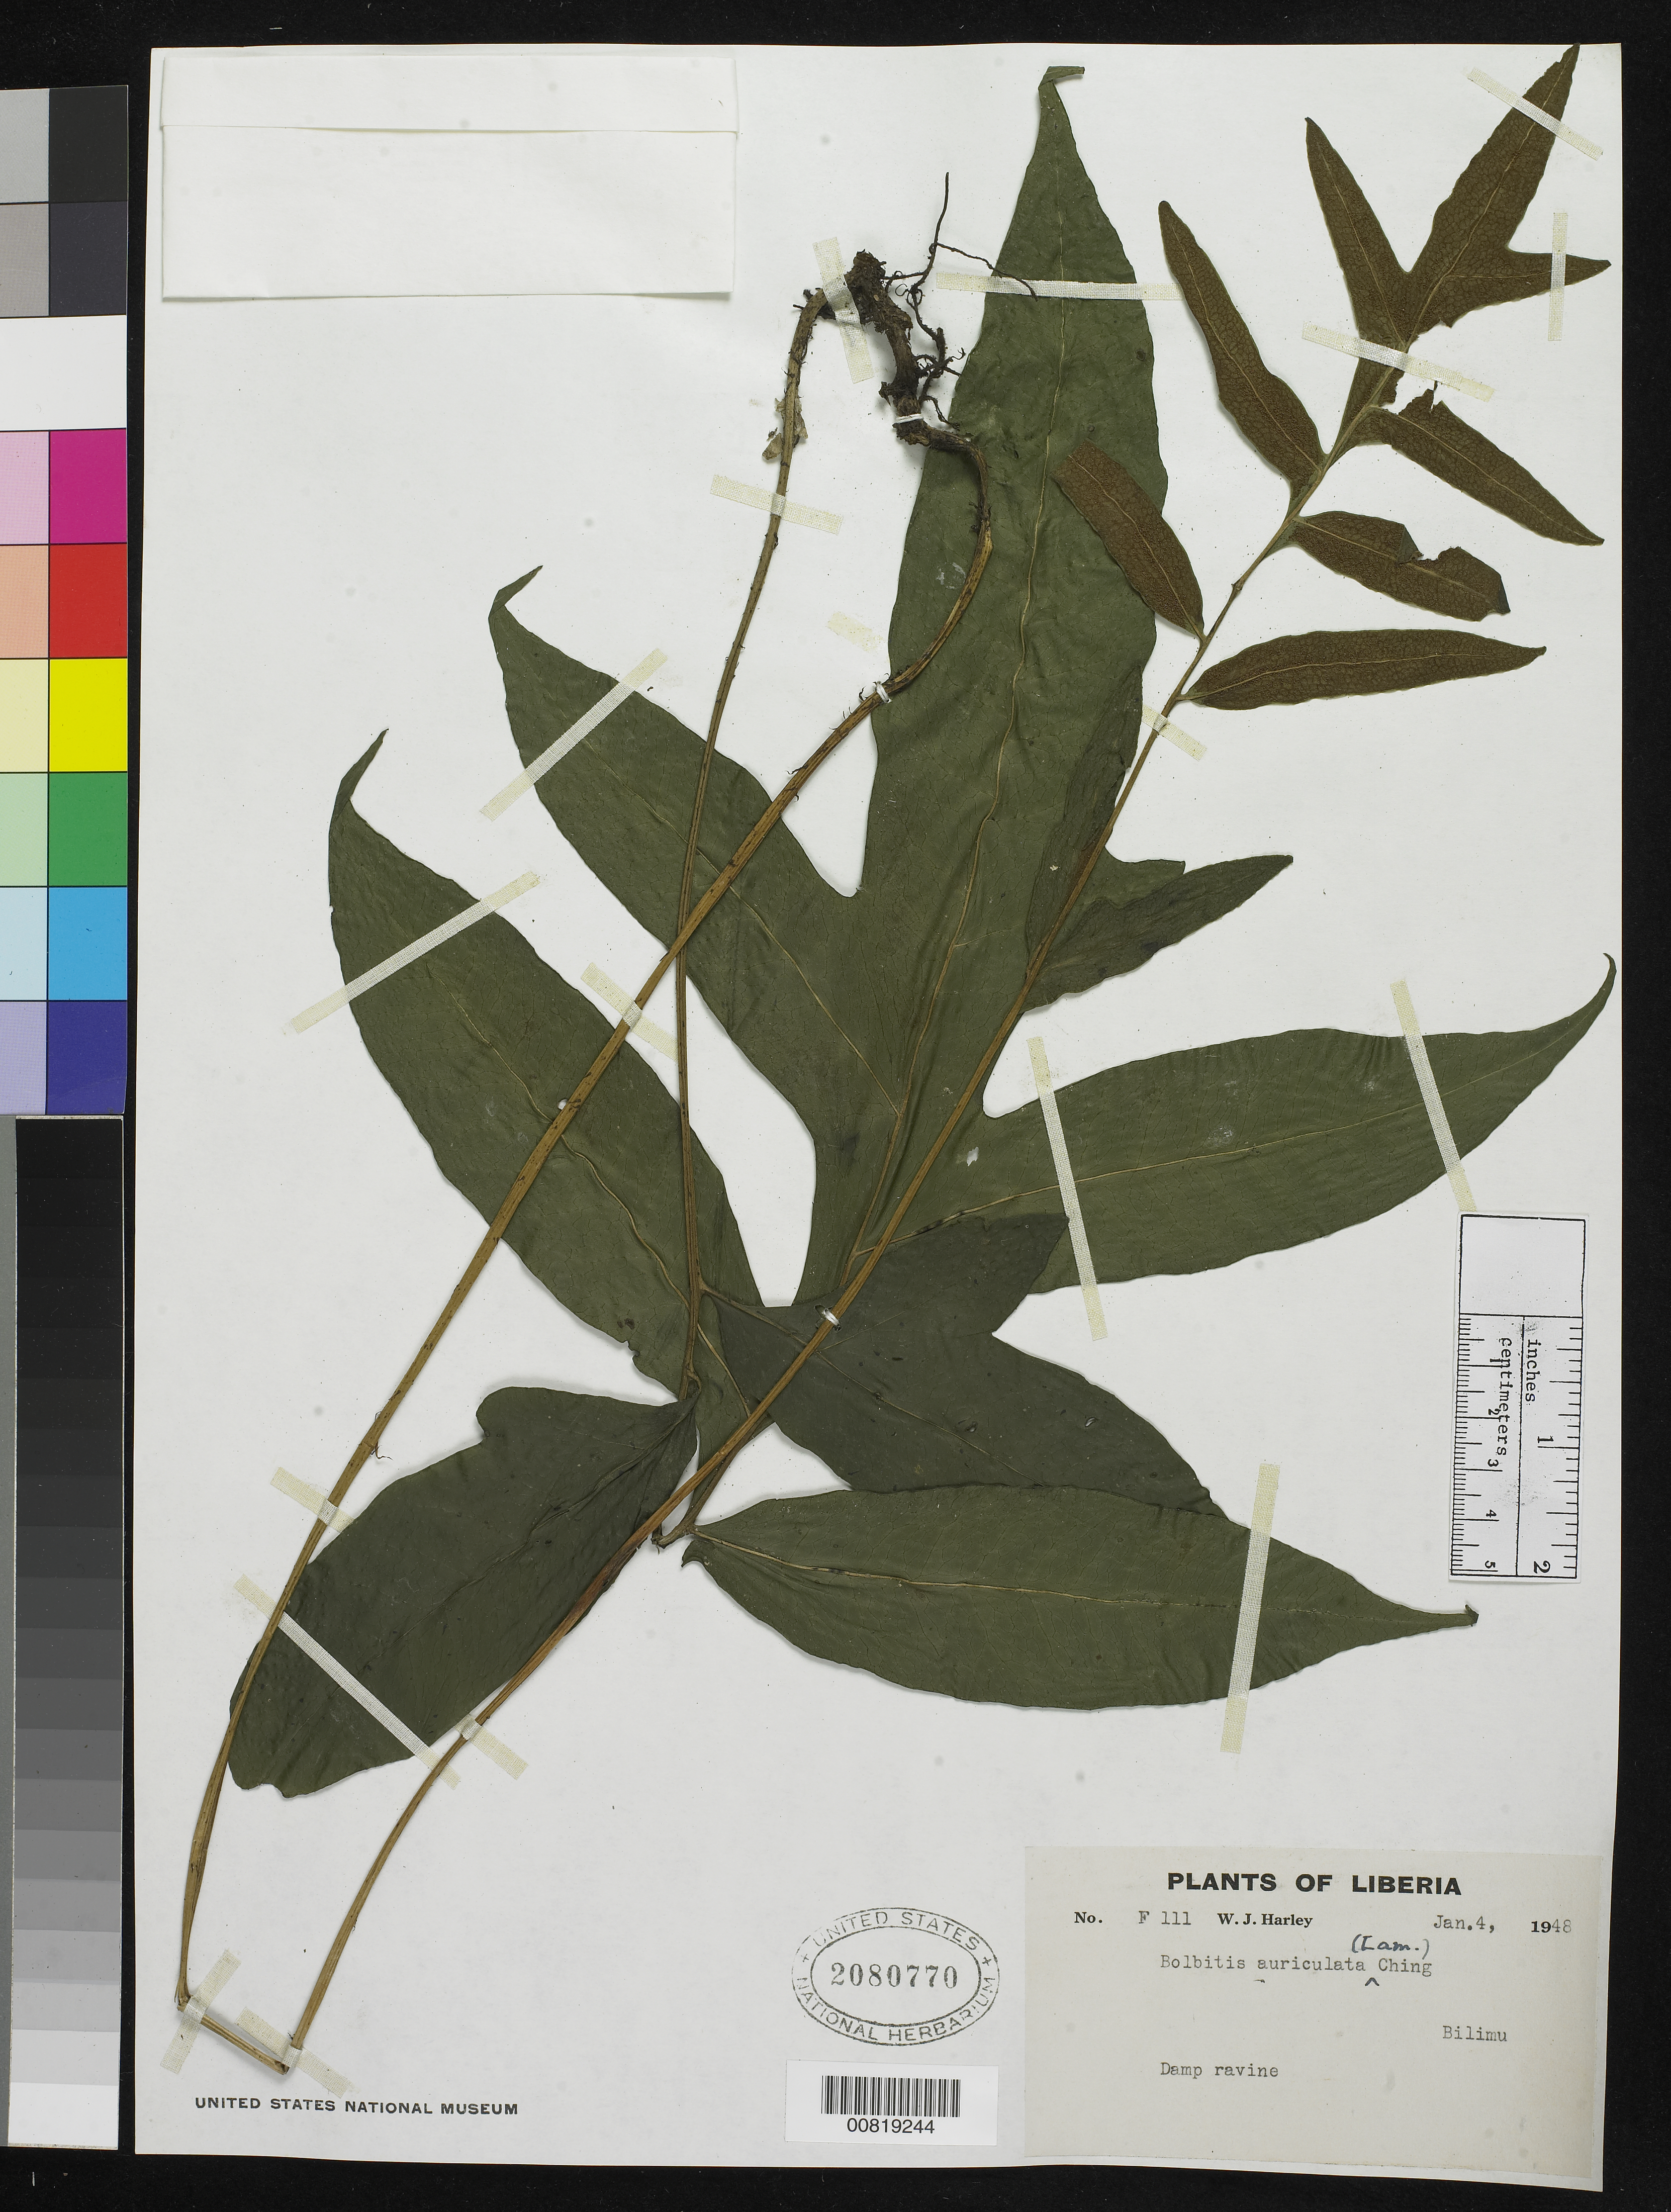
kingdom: Plantae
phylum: Tracheophyta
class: Polypodiopsida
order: Polypodiales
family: Dryopteridaceae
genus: Bolbitis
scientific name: Bolbitis auriculata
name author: (Lam.) Alston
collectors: W. Harley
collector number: F 111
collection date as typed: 4 Jan 1948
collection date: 1948-01-04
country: Liberia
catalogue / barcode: US 2080770